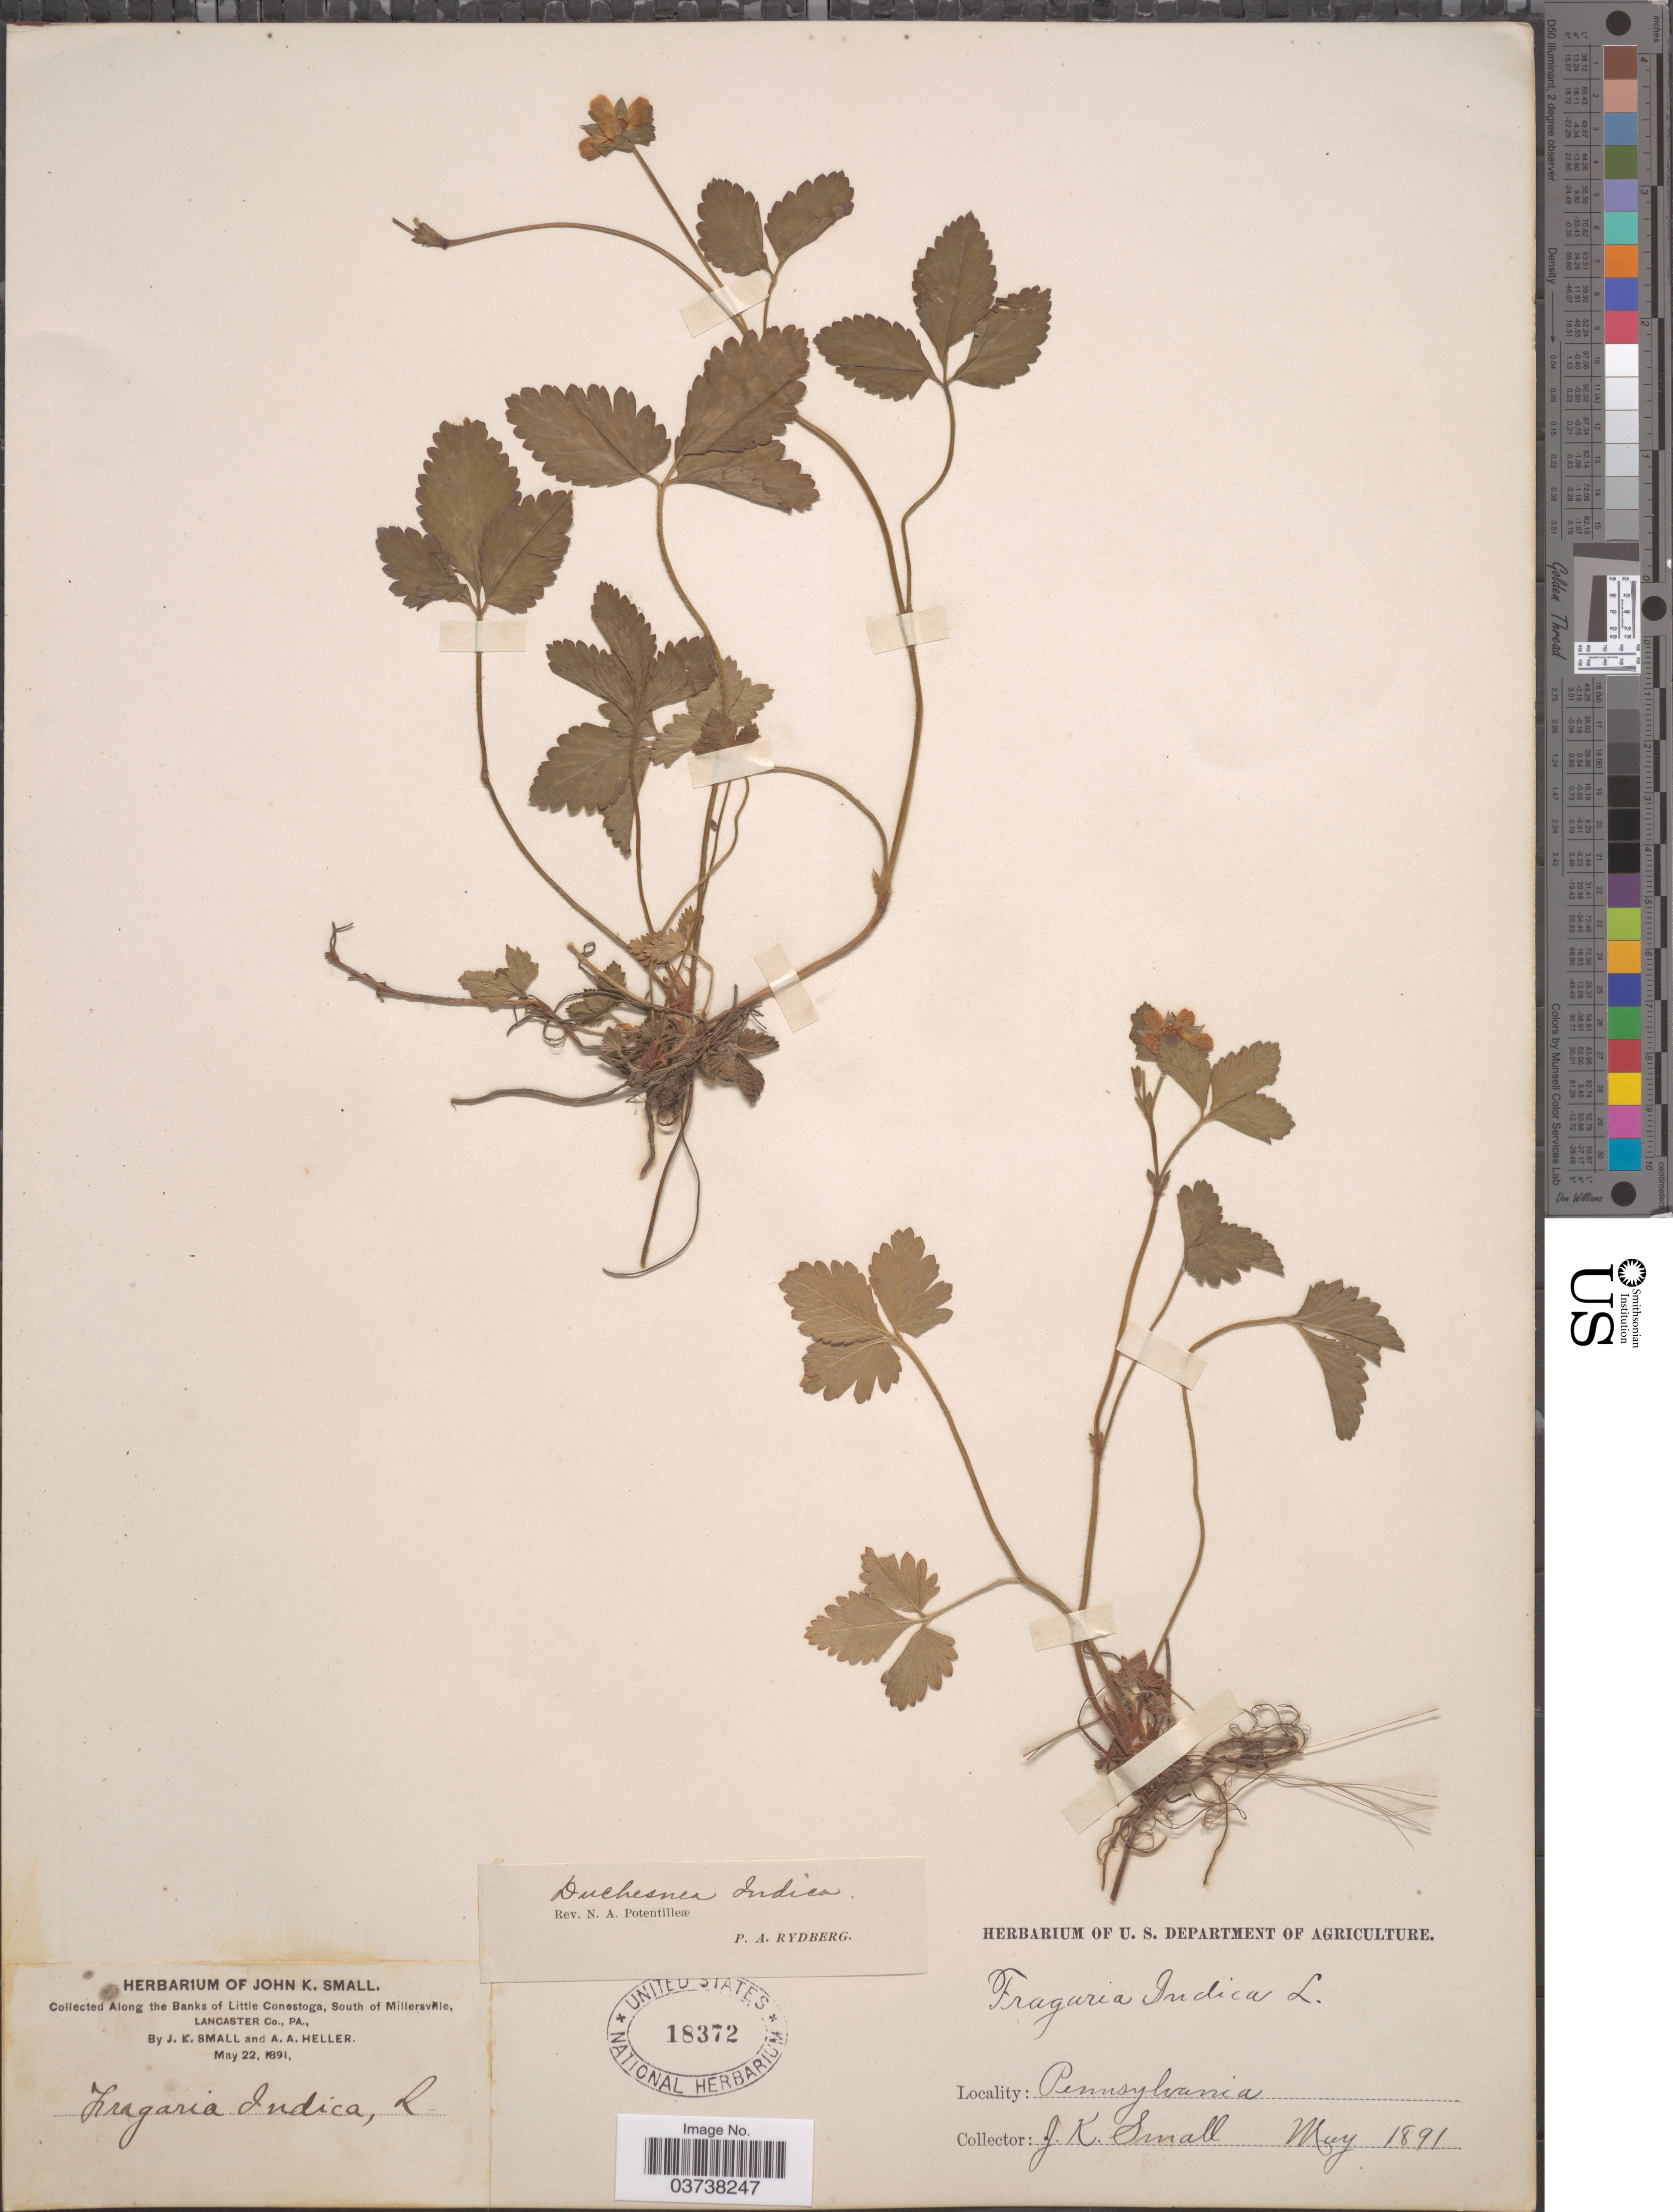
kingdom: Plantae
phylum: Tracheophyta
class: Magnoliopsida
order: Rosales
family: Rosaceae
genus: Potentilla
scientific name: Potentilla indica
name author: (Andrews) Th. Wolf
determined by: Strong, Mark T., (BOT), Smithsonian Institution - National Museum of Natural History (UNITED STATES)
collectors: J. K. Small & A. A. Heller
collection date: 1891-05-22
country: United States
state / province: Pennsylvania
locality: Along the Banks of Little Conestoga, South of Millersville, Lancaster Co.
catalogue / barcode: US 18372